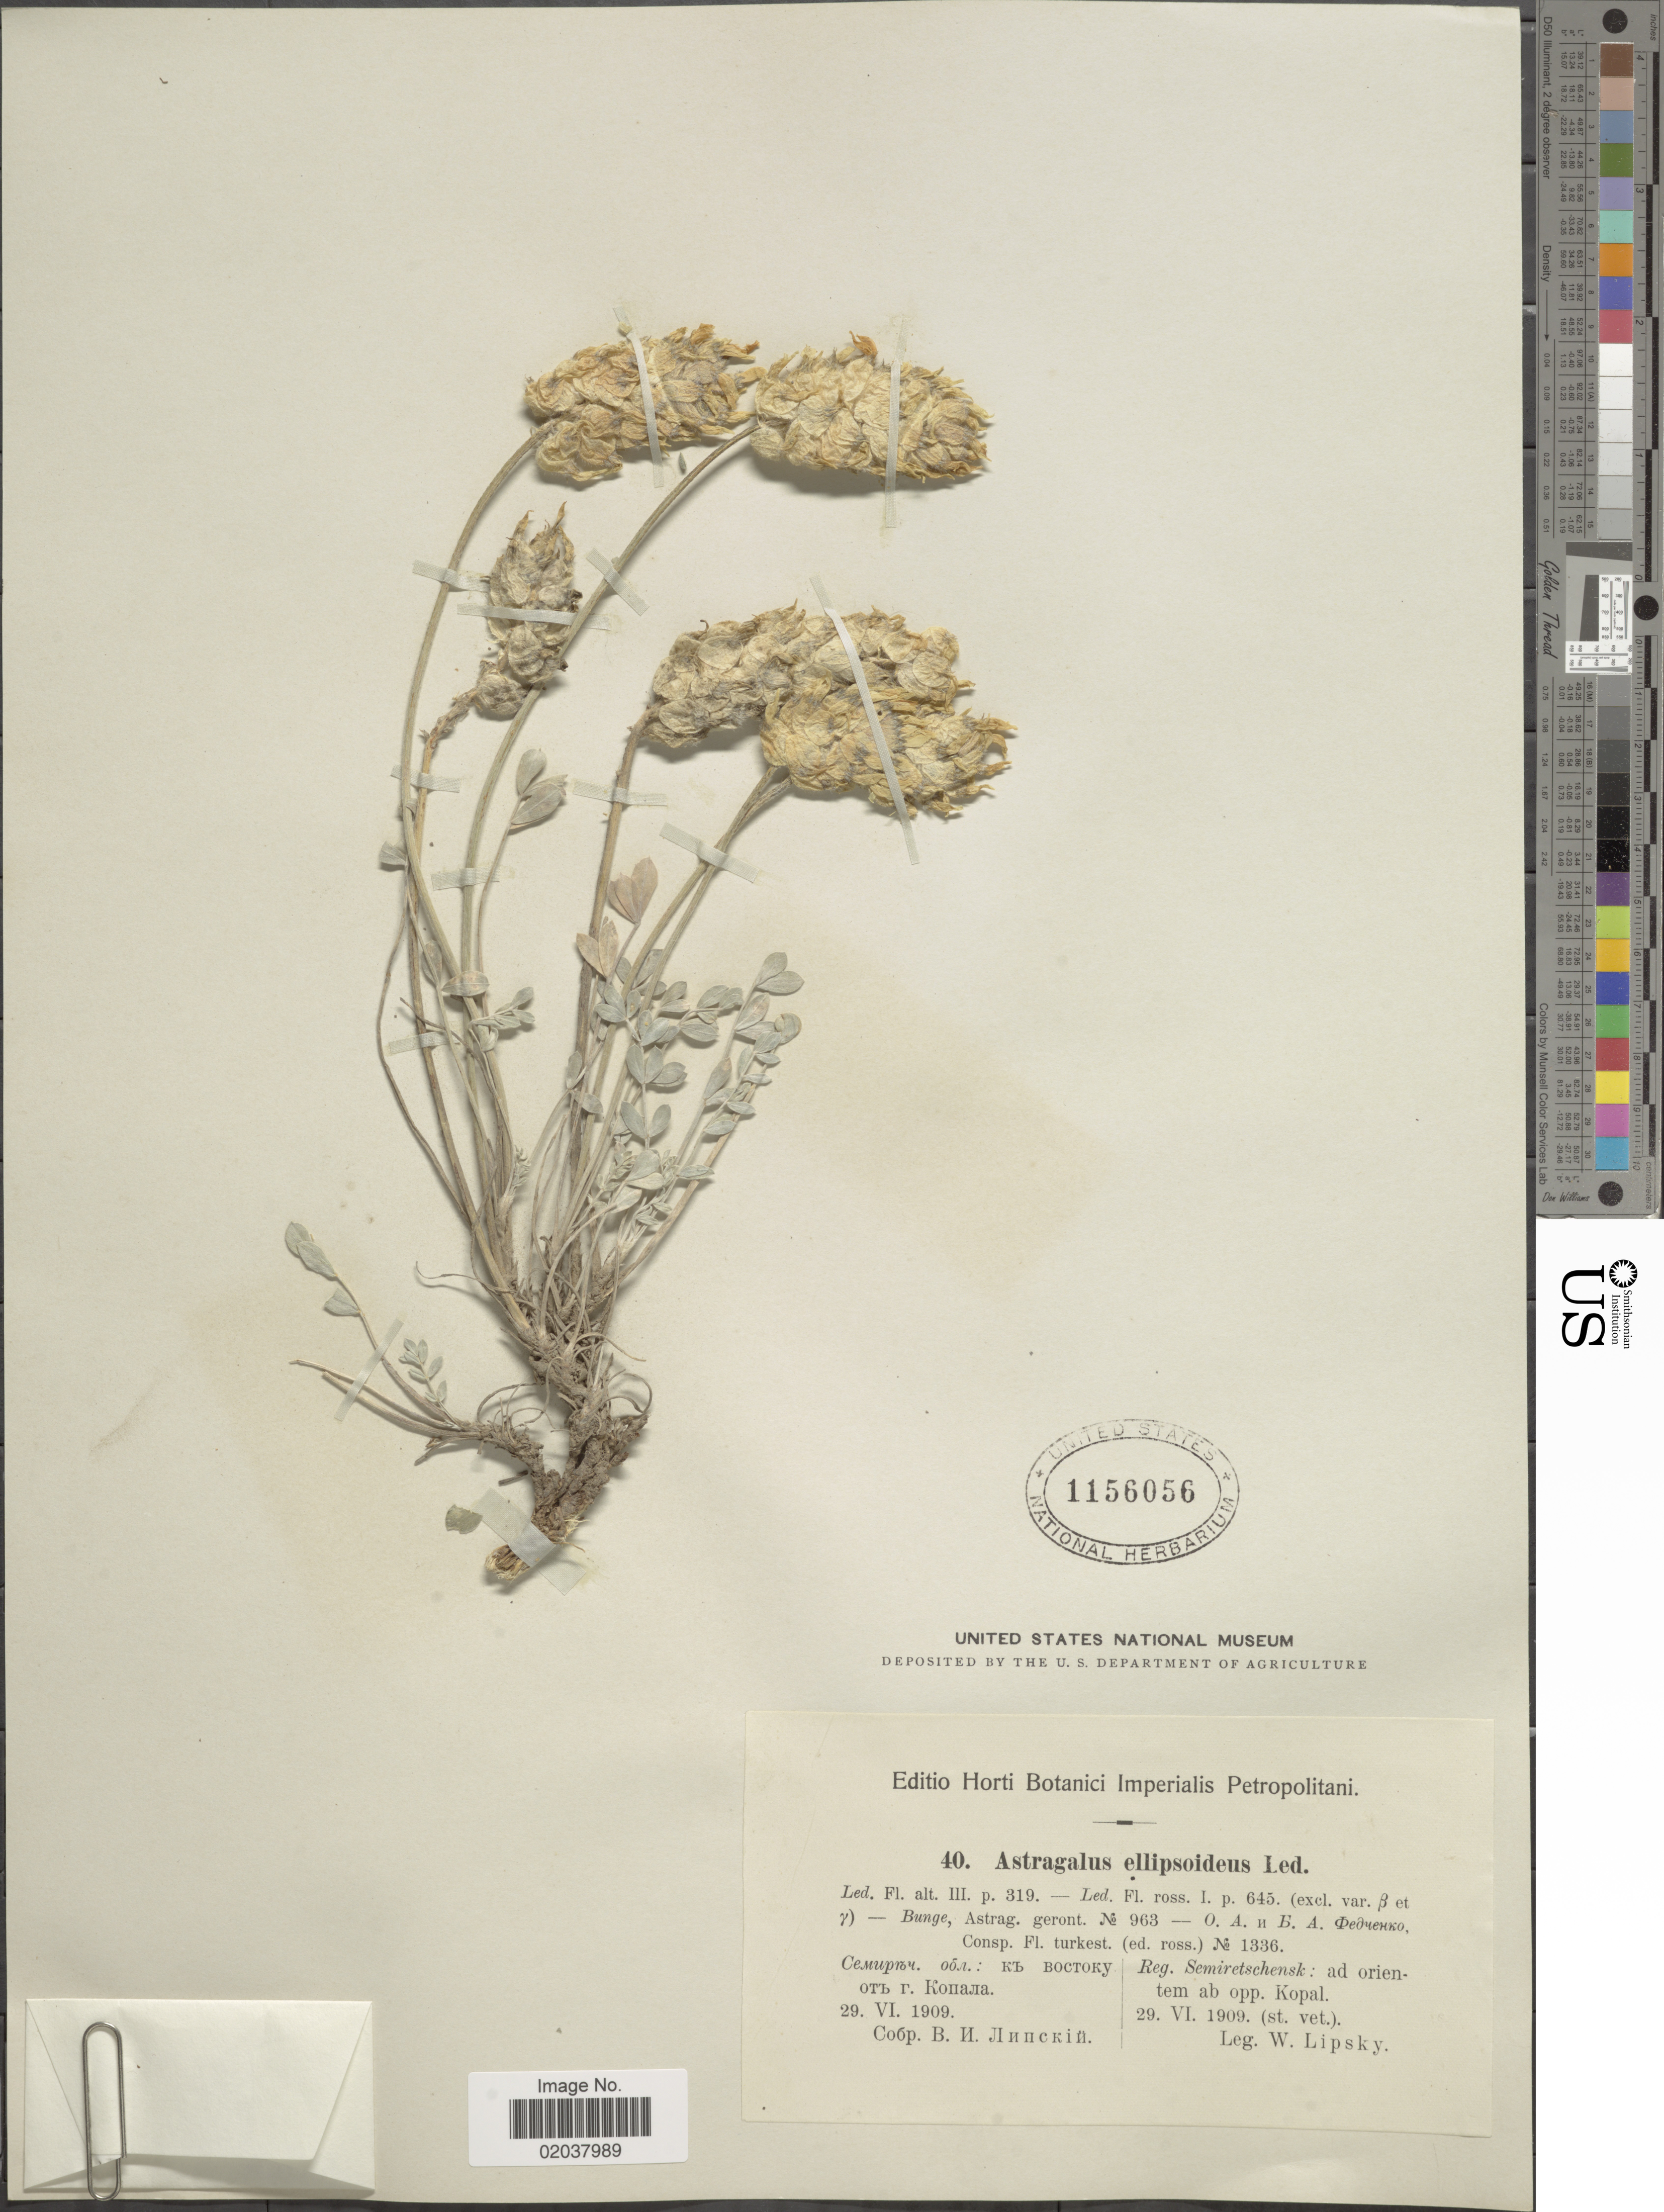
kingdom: Plantae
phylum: Tracheophyta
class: Magnoliopsida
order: Fabales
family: Fabaceae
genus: Astragalus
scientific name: Astragalus ellipsoideus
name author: Ledeb.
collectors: V. Lipskiy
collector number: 40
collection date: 1909-06-29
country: Kazakhstan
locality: E of Kapal.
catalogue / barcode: US 1156056